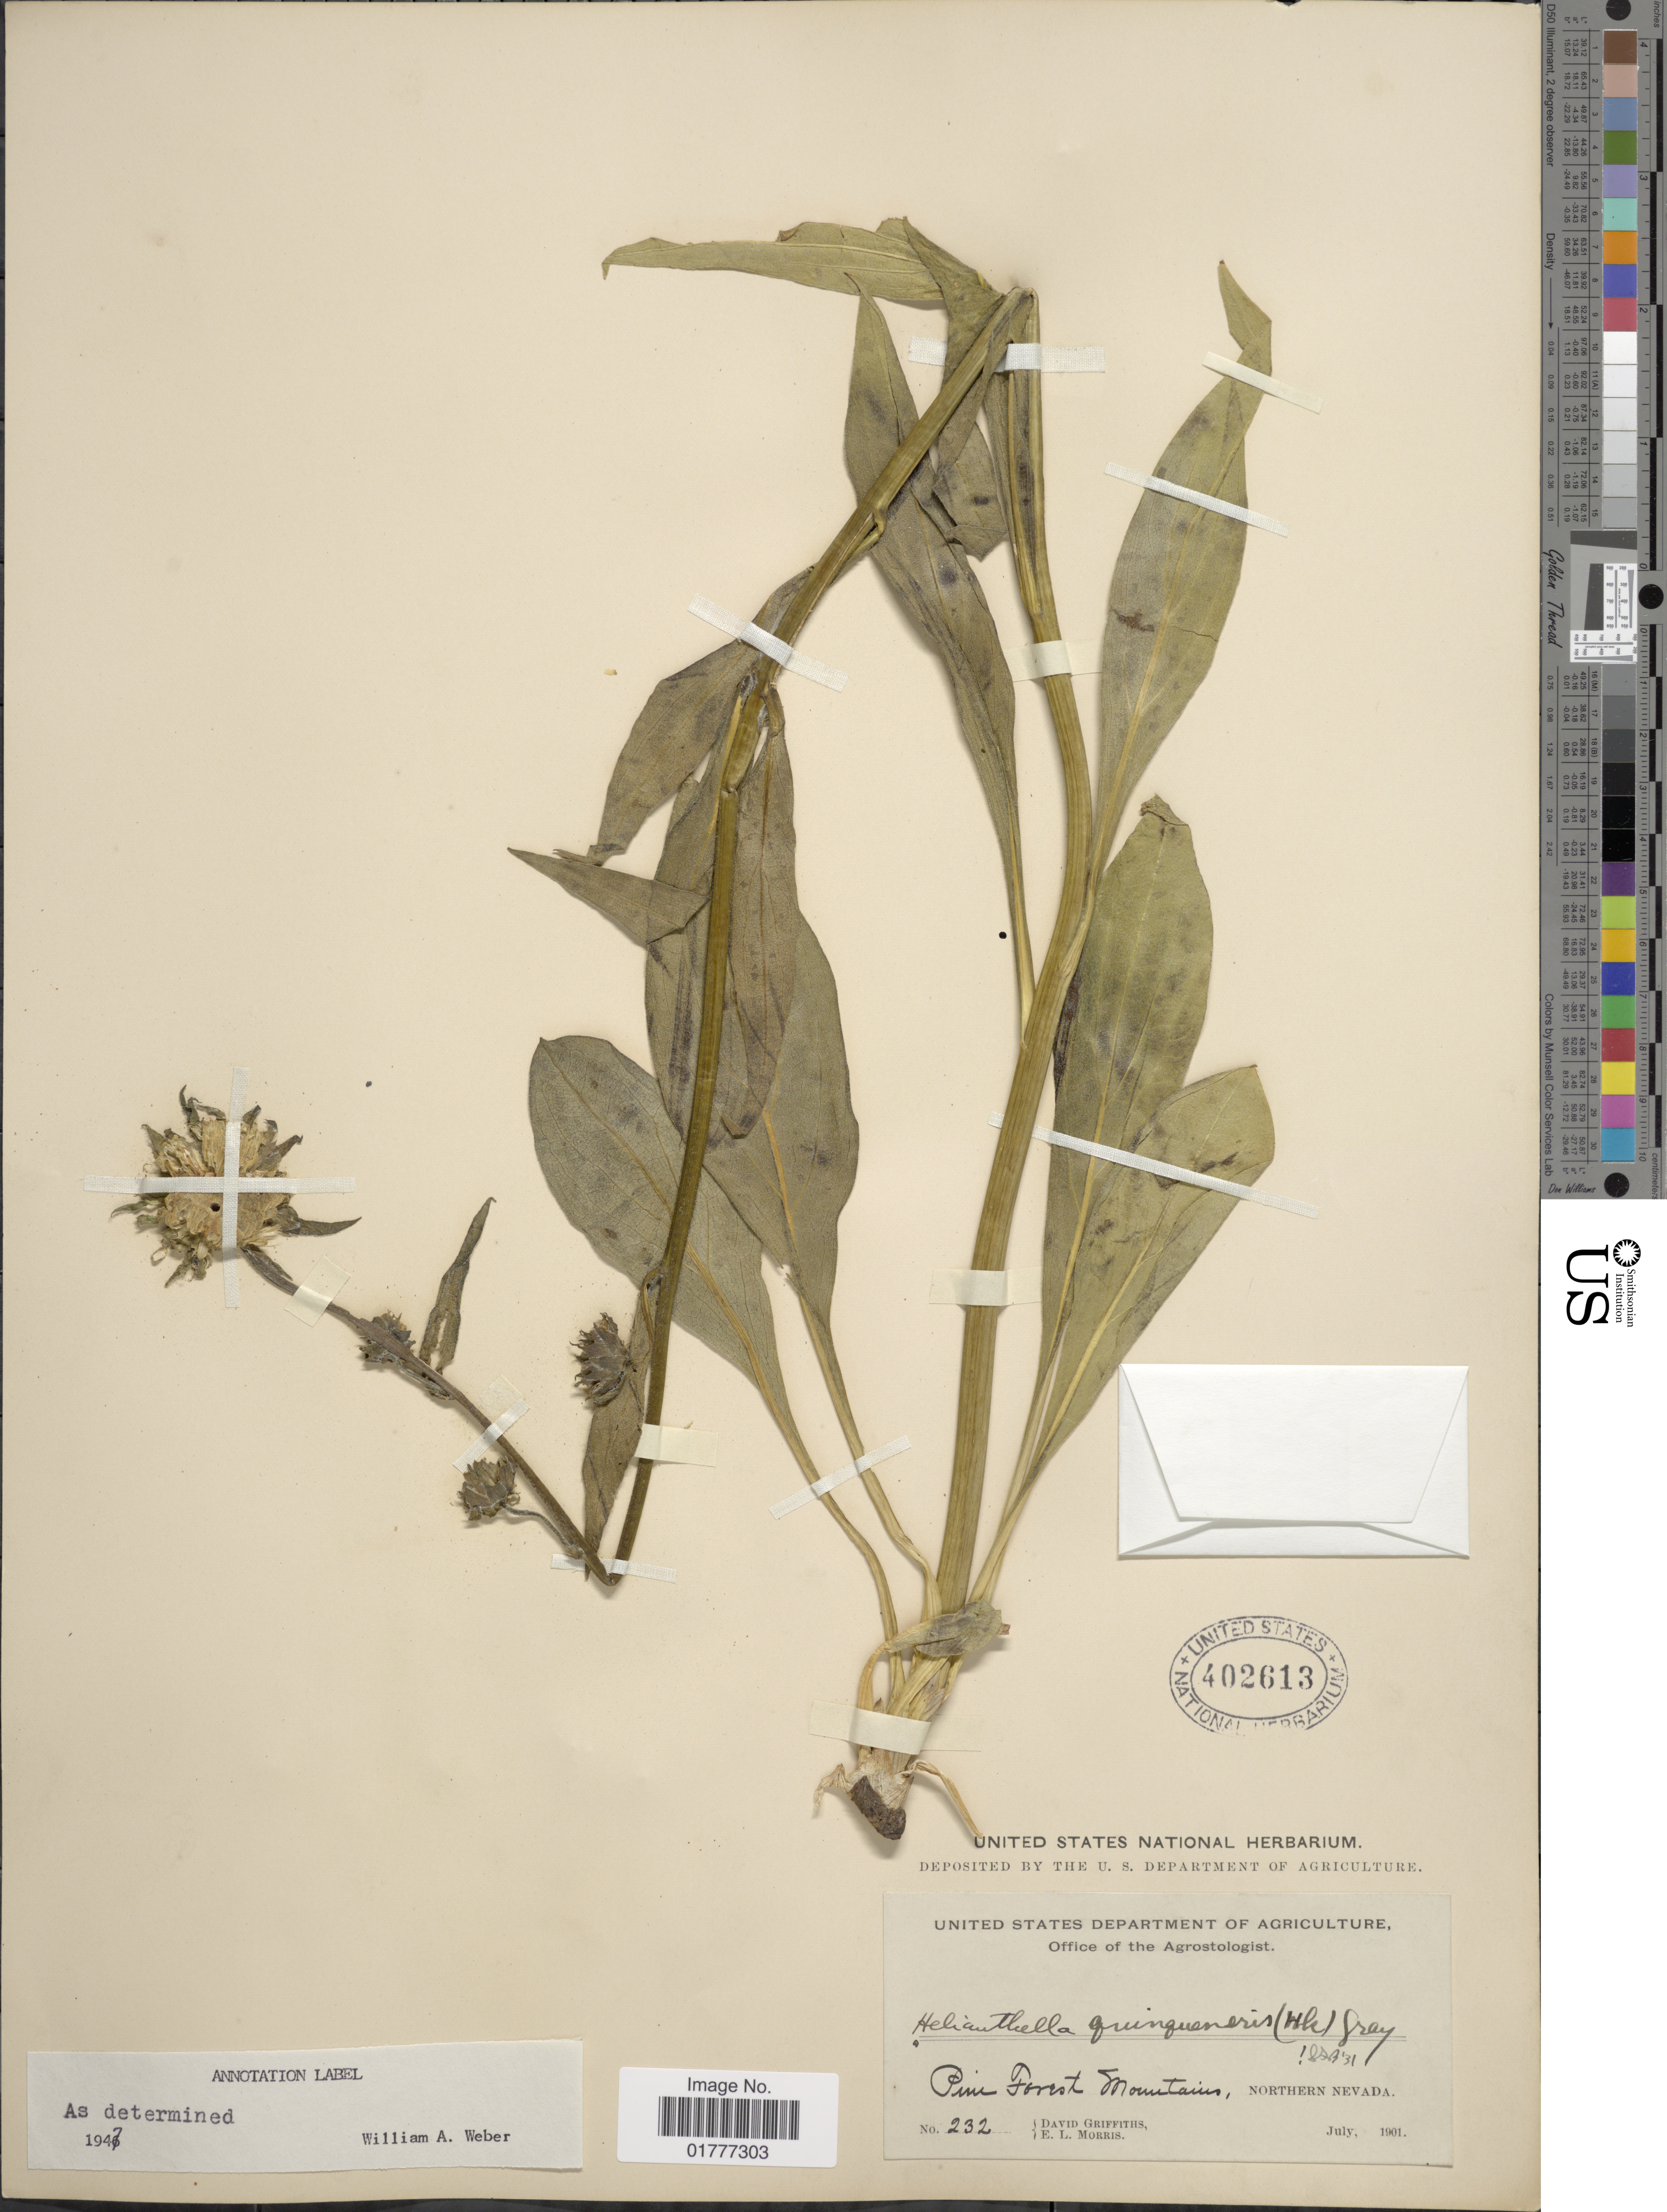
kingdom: Plantae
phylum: Tracheophyta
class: Magnoliopsida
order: Asterales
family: Asteraceae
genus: Helianthella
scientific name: Helianthella quinquenervis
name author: (Hook.) A. Gray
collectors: D. Griffiths & E. Morris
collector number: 232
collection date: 1901-07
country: United States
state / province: Nevada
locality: Pine Forest Mountains, Northern Nevada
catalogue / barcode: US 402613